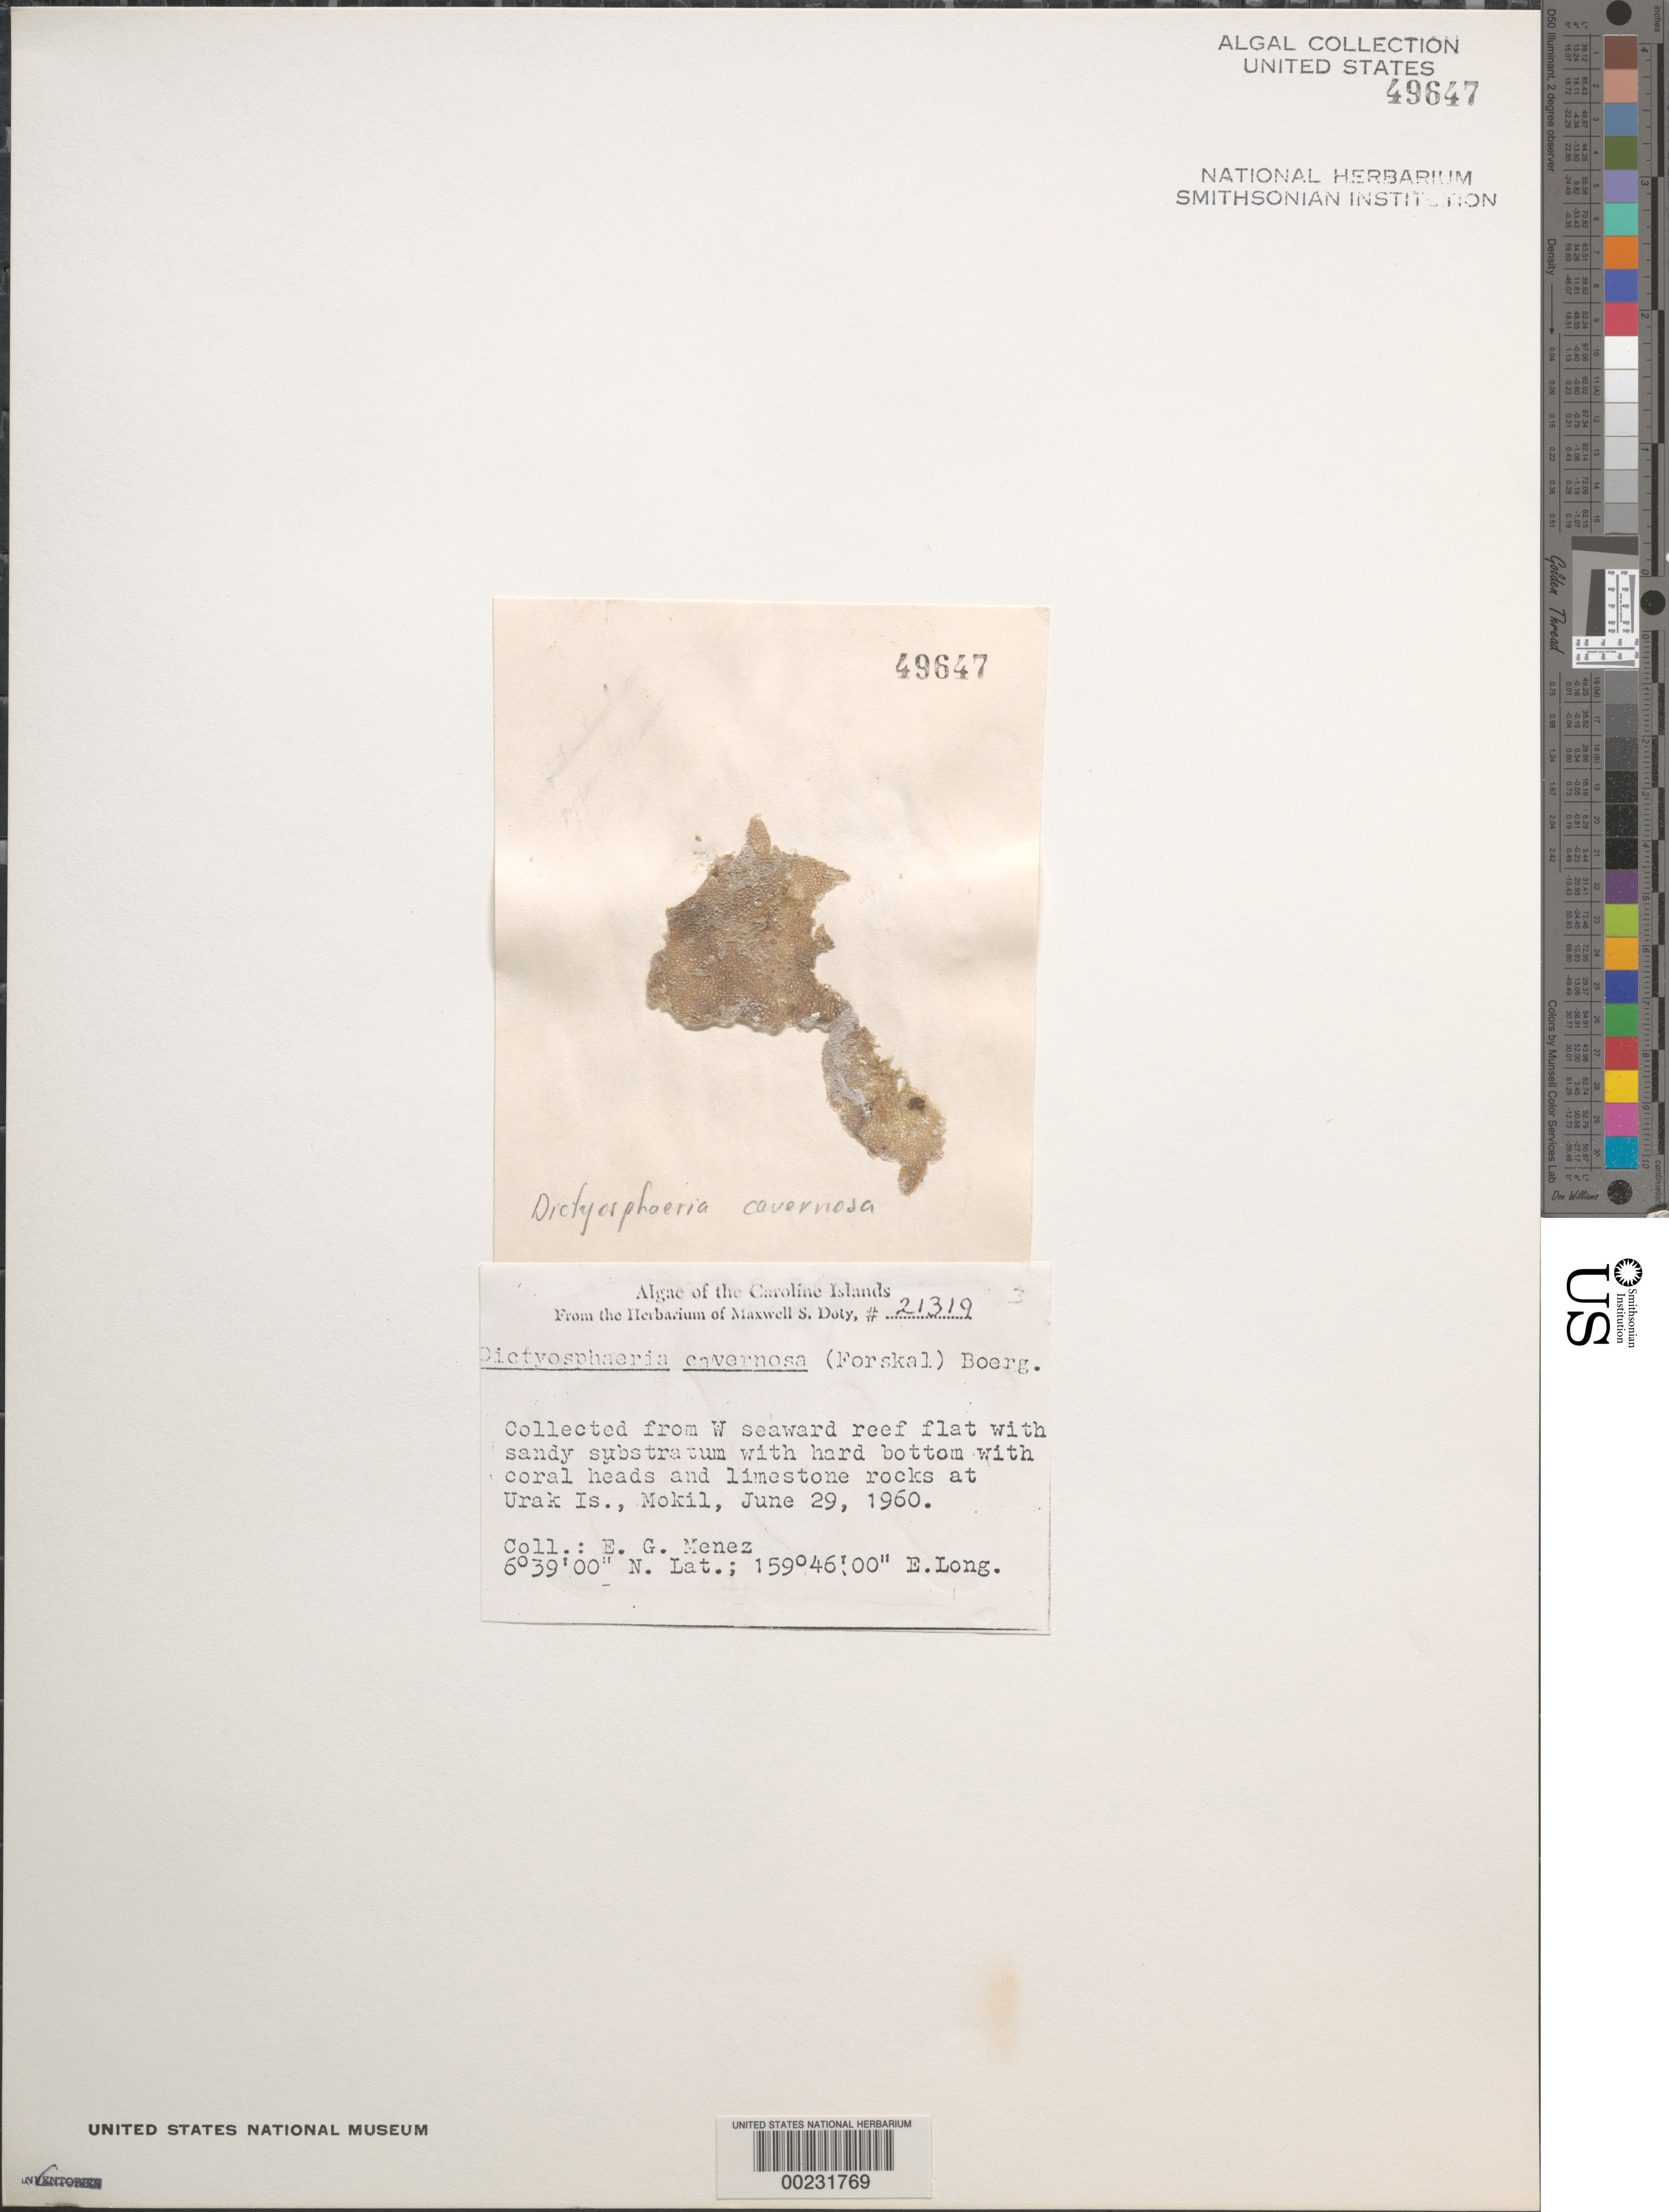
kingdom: Plantae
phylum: Chlorophyta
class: Ulvophyceae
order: Siphonocladales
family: Siphonocladaceae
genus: Dictyosphaeria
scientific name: Dictyosphaeria cavernosa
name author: (Forssk.) Børgesen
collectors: Meñez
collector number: MSD 21319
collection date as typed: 29 Jun 1960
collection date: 1960-06-29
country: Micronesia, Federated States of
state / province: Pohnpei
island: Mwokil (Mokil) Atoll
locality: Urak Islet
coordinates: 6 39' 00" N, 159 46' 00" E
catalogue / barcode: US 49647